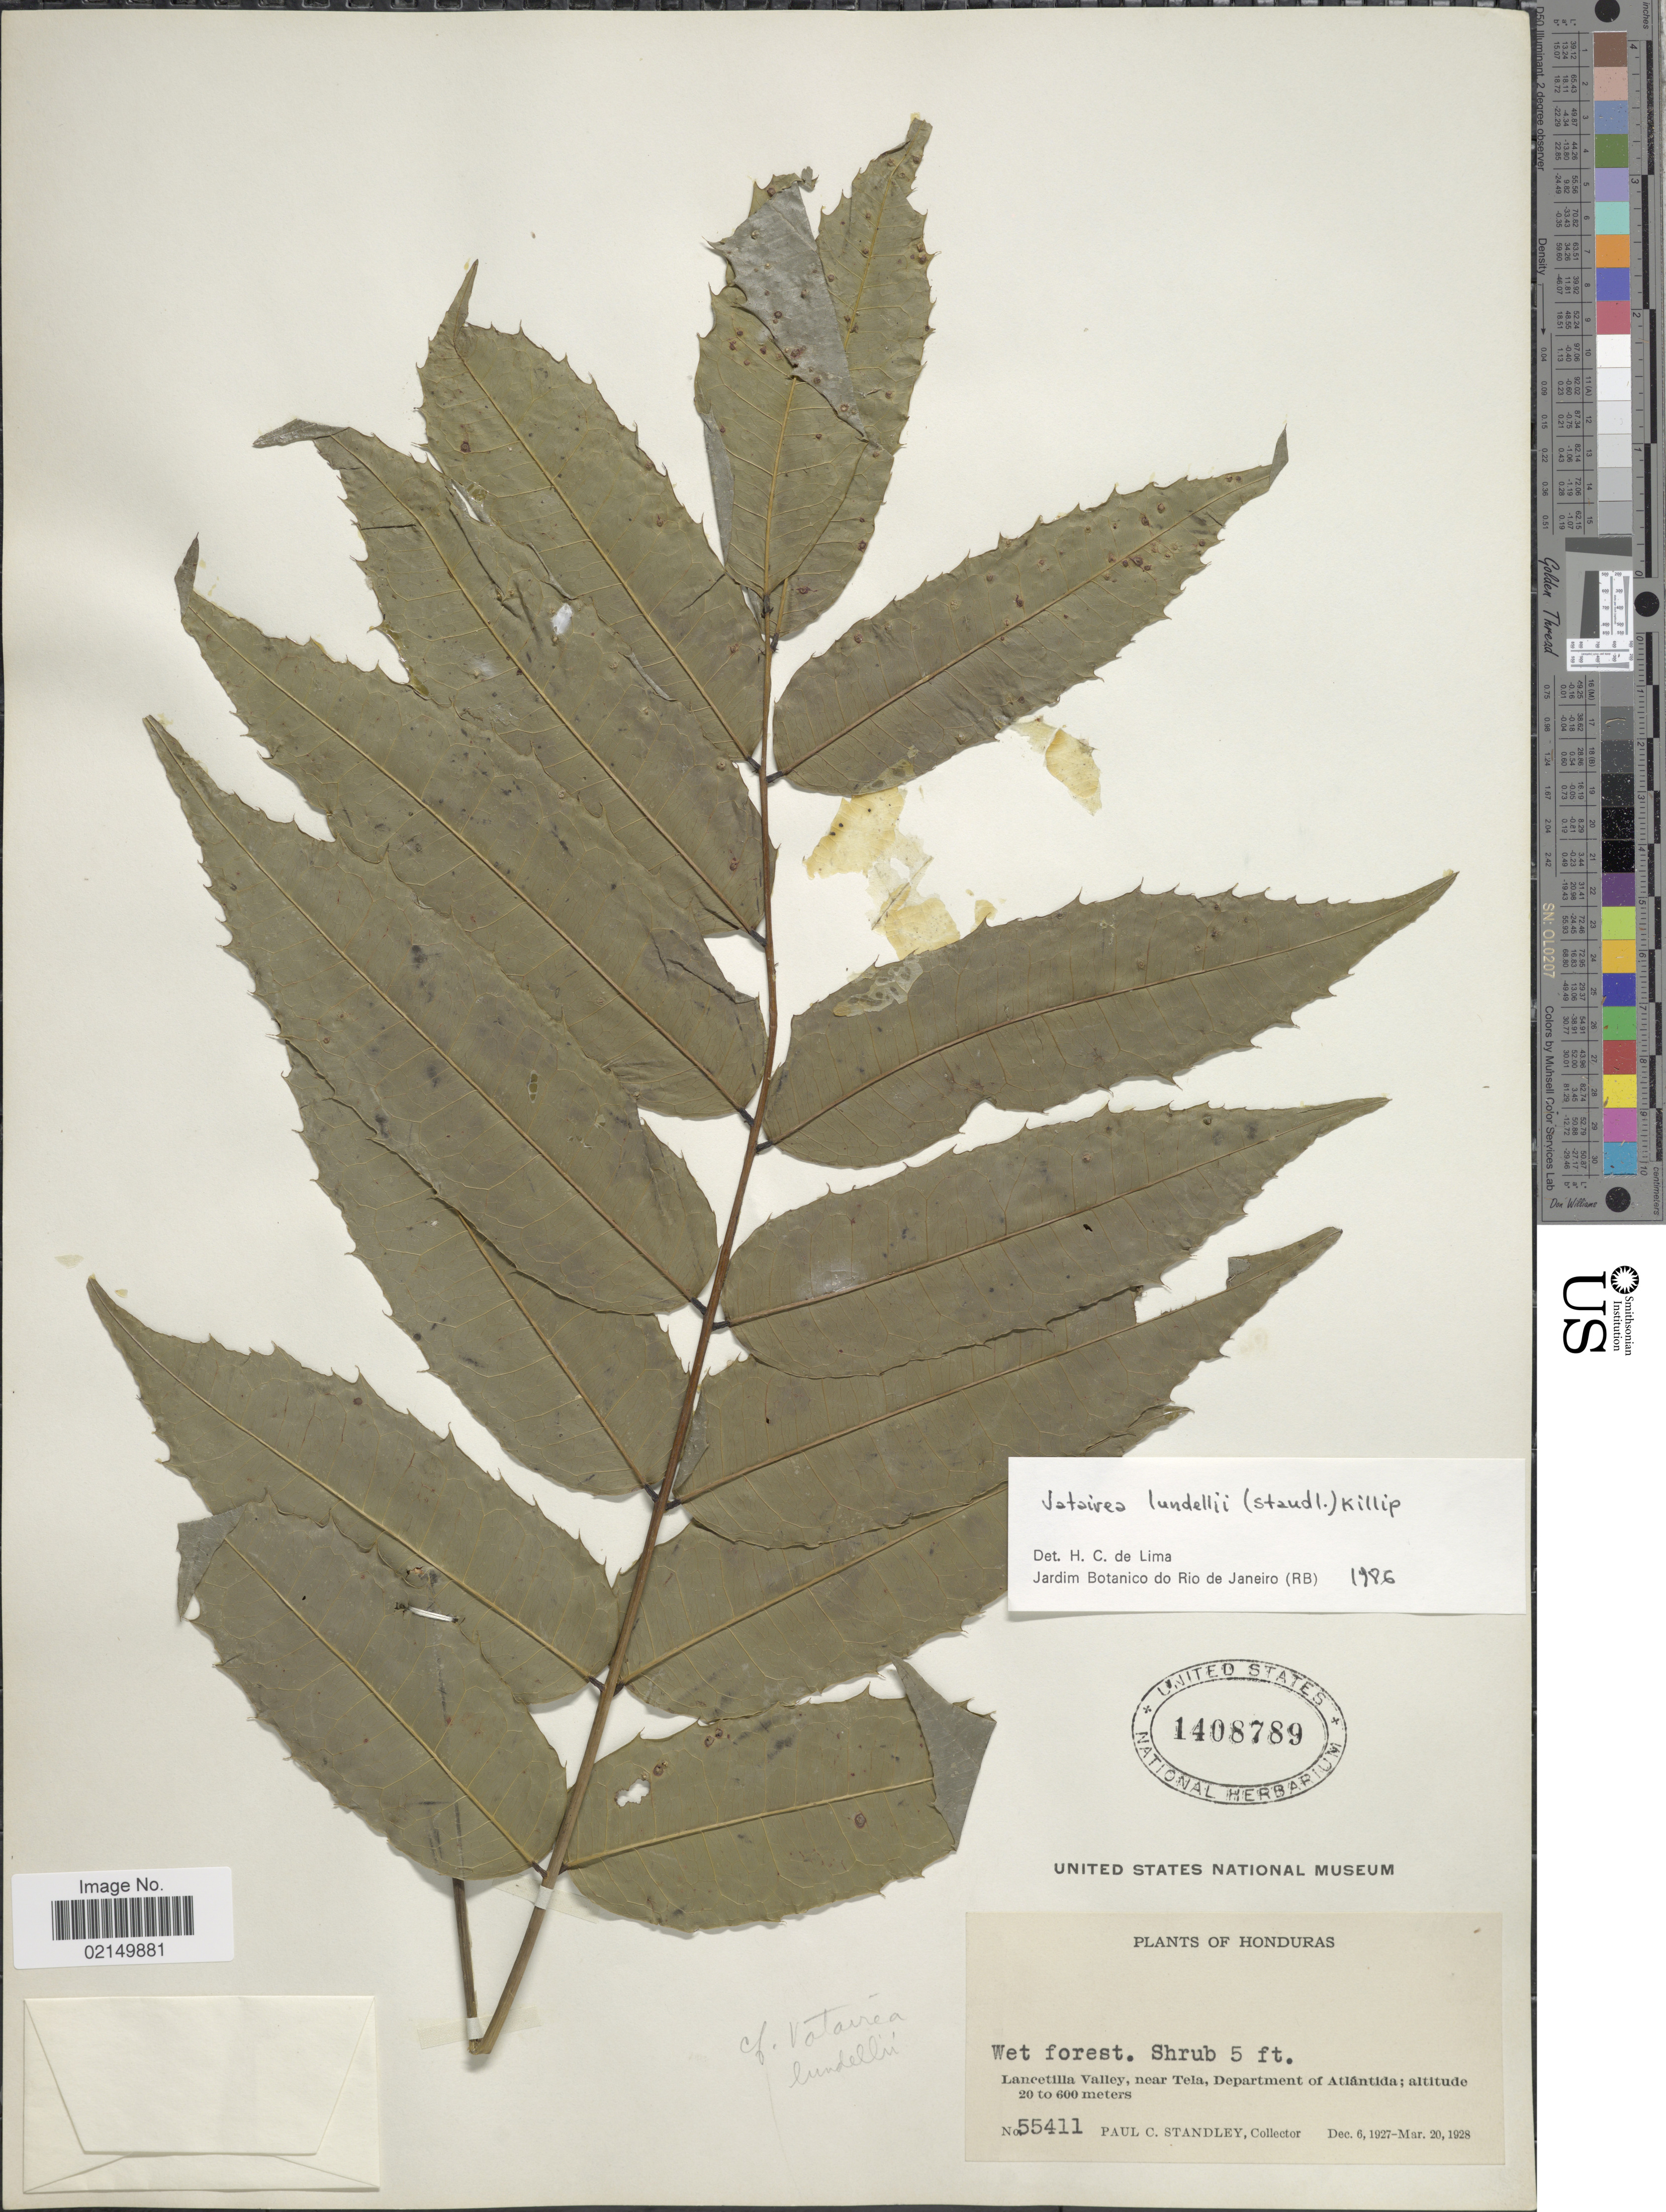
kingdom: Plantae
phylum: Tracheophyta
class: Magnoliopsida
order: Fabales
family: Fabaceae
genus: Vatairea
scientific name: Vatairea lundellii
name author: (Standl.) Killip ex Record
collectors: P. C. Standley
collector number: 55411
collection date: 1927-12-06/1928-03-20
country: Honduras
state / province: Atlántida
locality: Wet forest, Lancetilla Valley, near Tela, Department of Atlántida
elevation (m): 20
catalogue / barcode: US 1408789